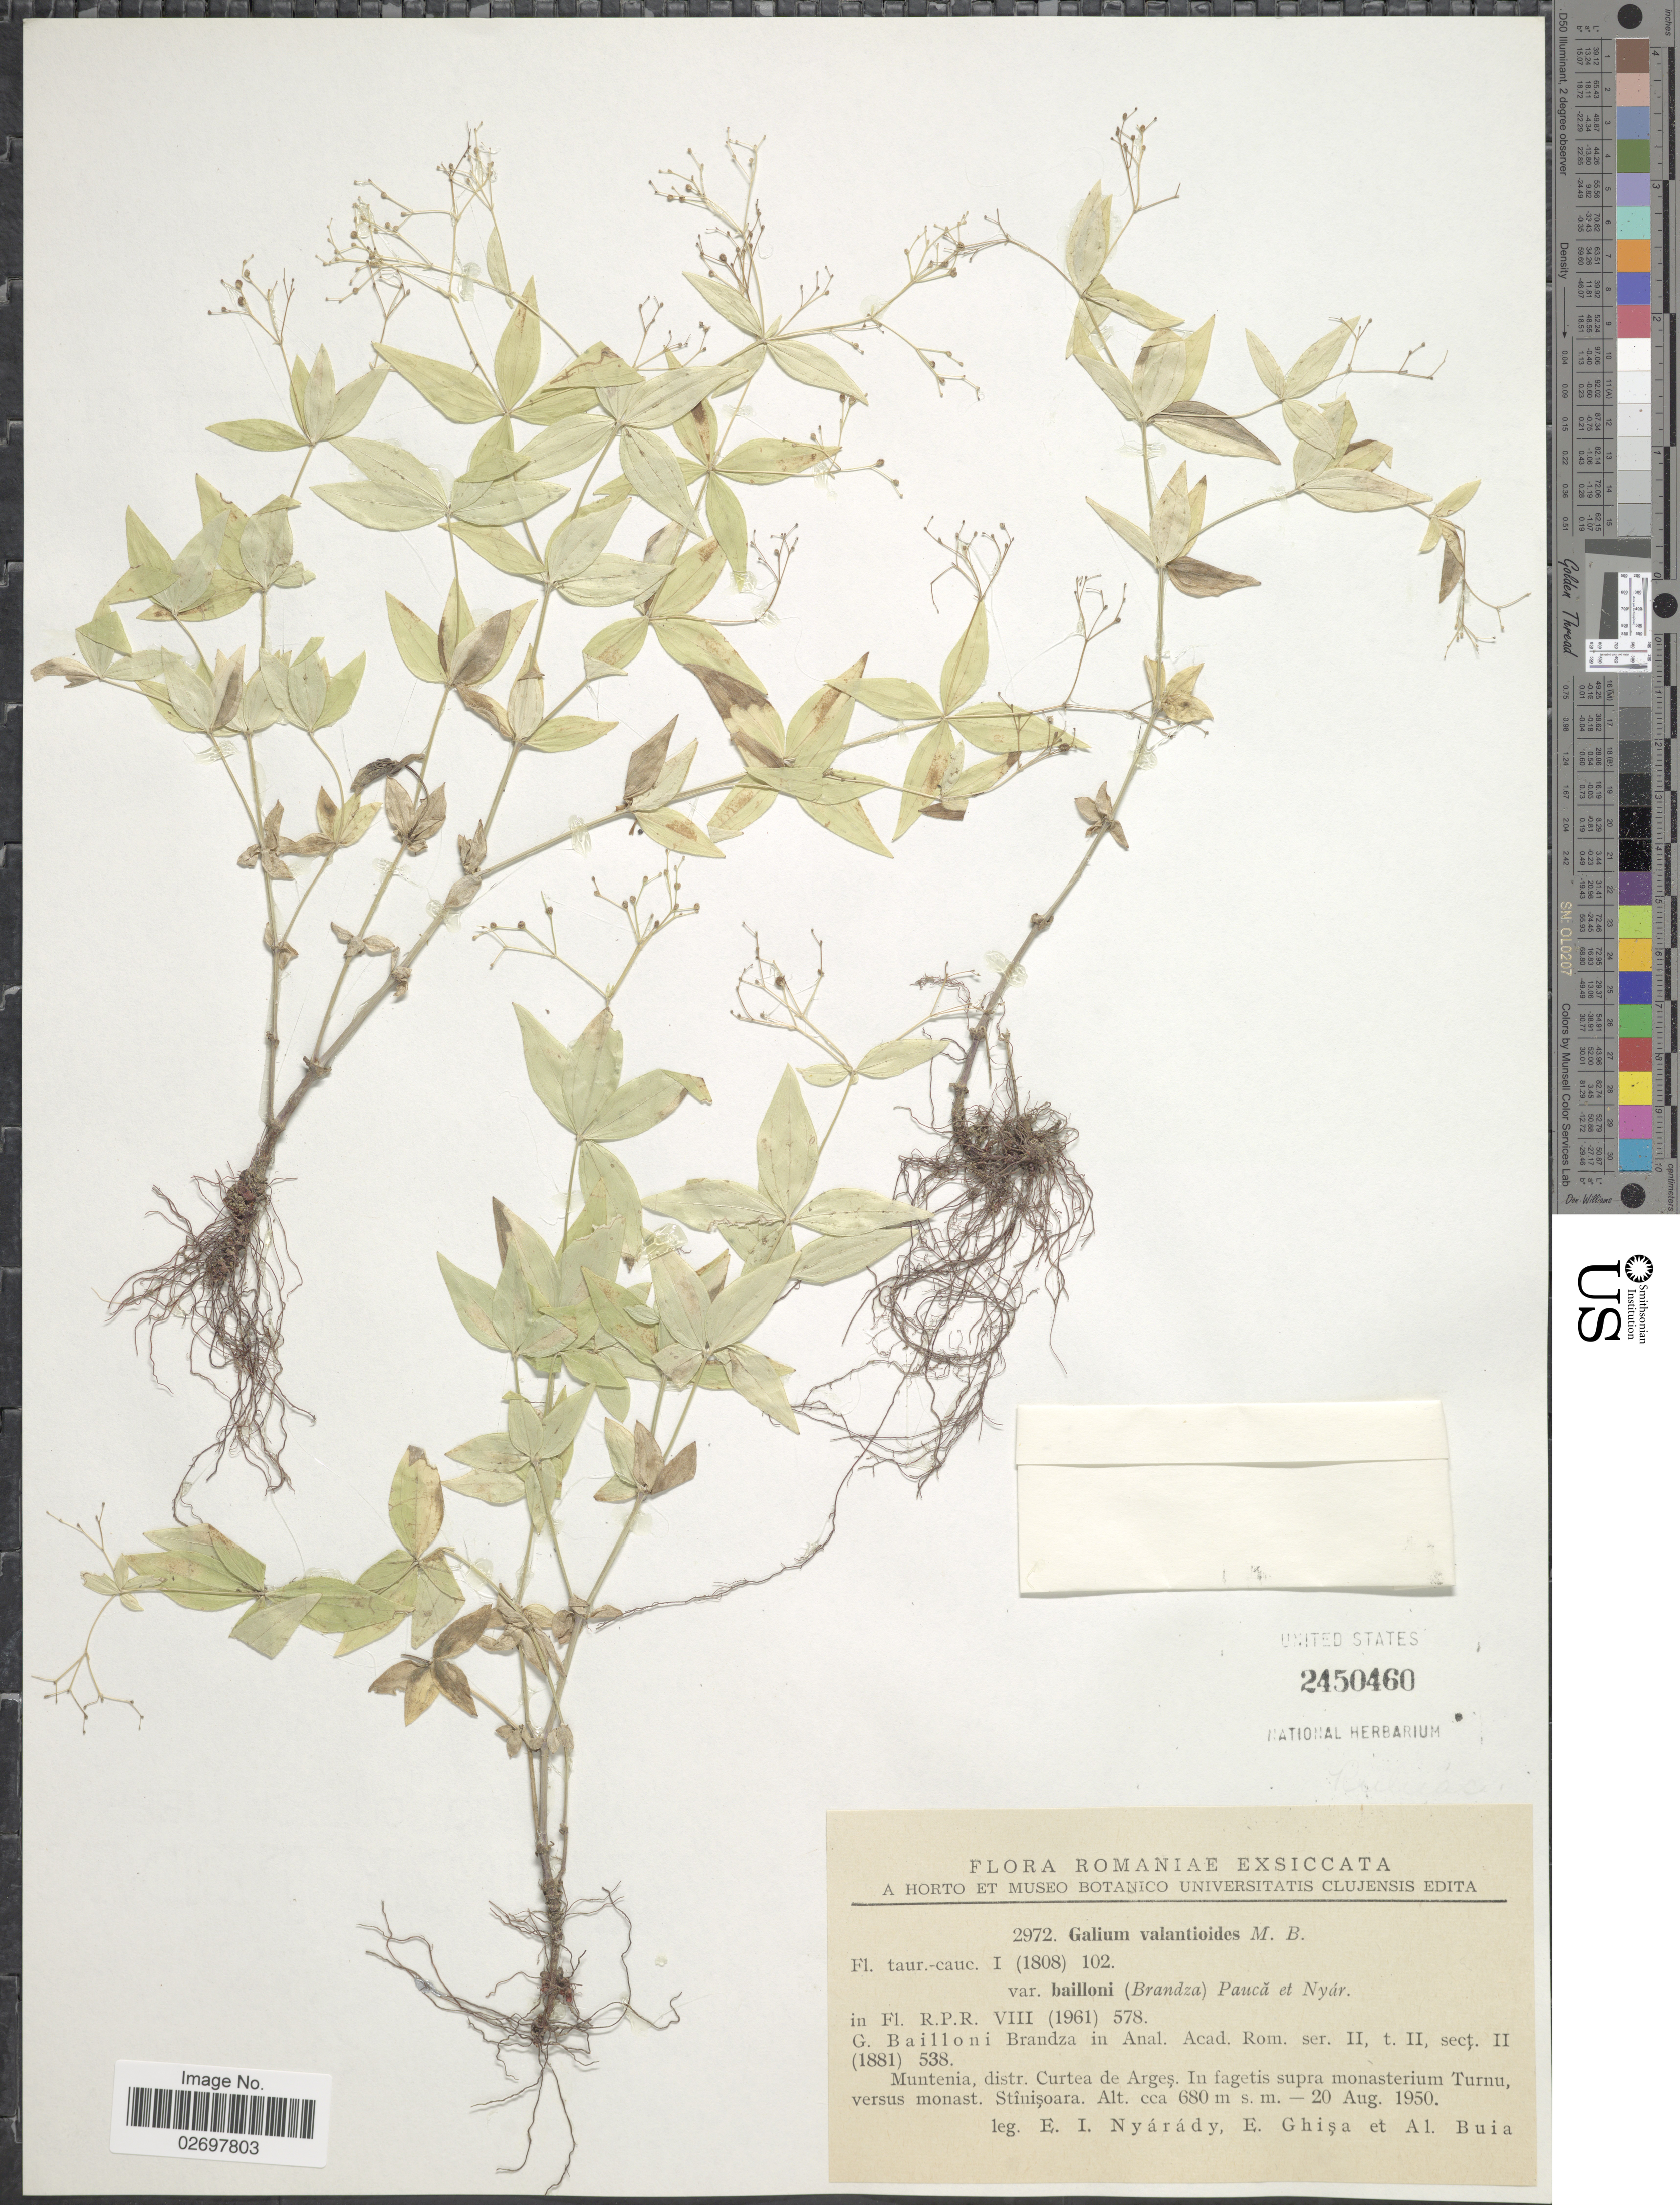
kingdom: Plantae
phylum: Tracheophyta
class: Magnoliopsida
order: Gentianales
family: Rubiaceae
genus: Galium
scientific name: Galium valantioides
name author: M. Bieb.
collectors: E. Nyárády, E. Ghisa & A. Buia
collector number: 2972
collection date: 1950-08-20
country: Romania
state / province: Arges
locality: Romaniae, Muntenia, distr. Curtea de Arges, In fagetis supra monasterium Turnu versus monast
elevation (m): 680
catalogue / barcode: US 2450460